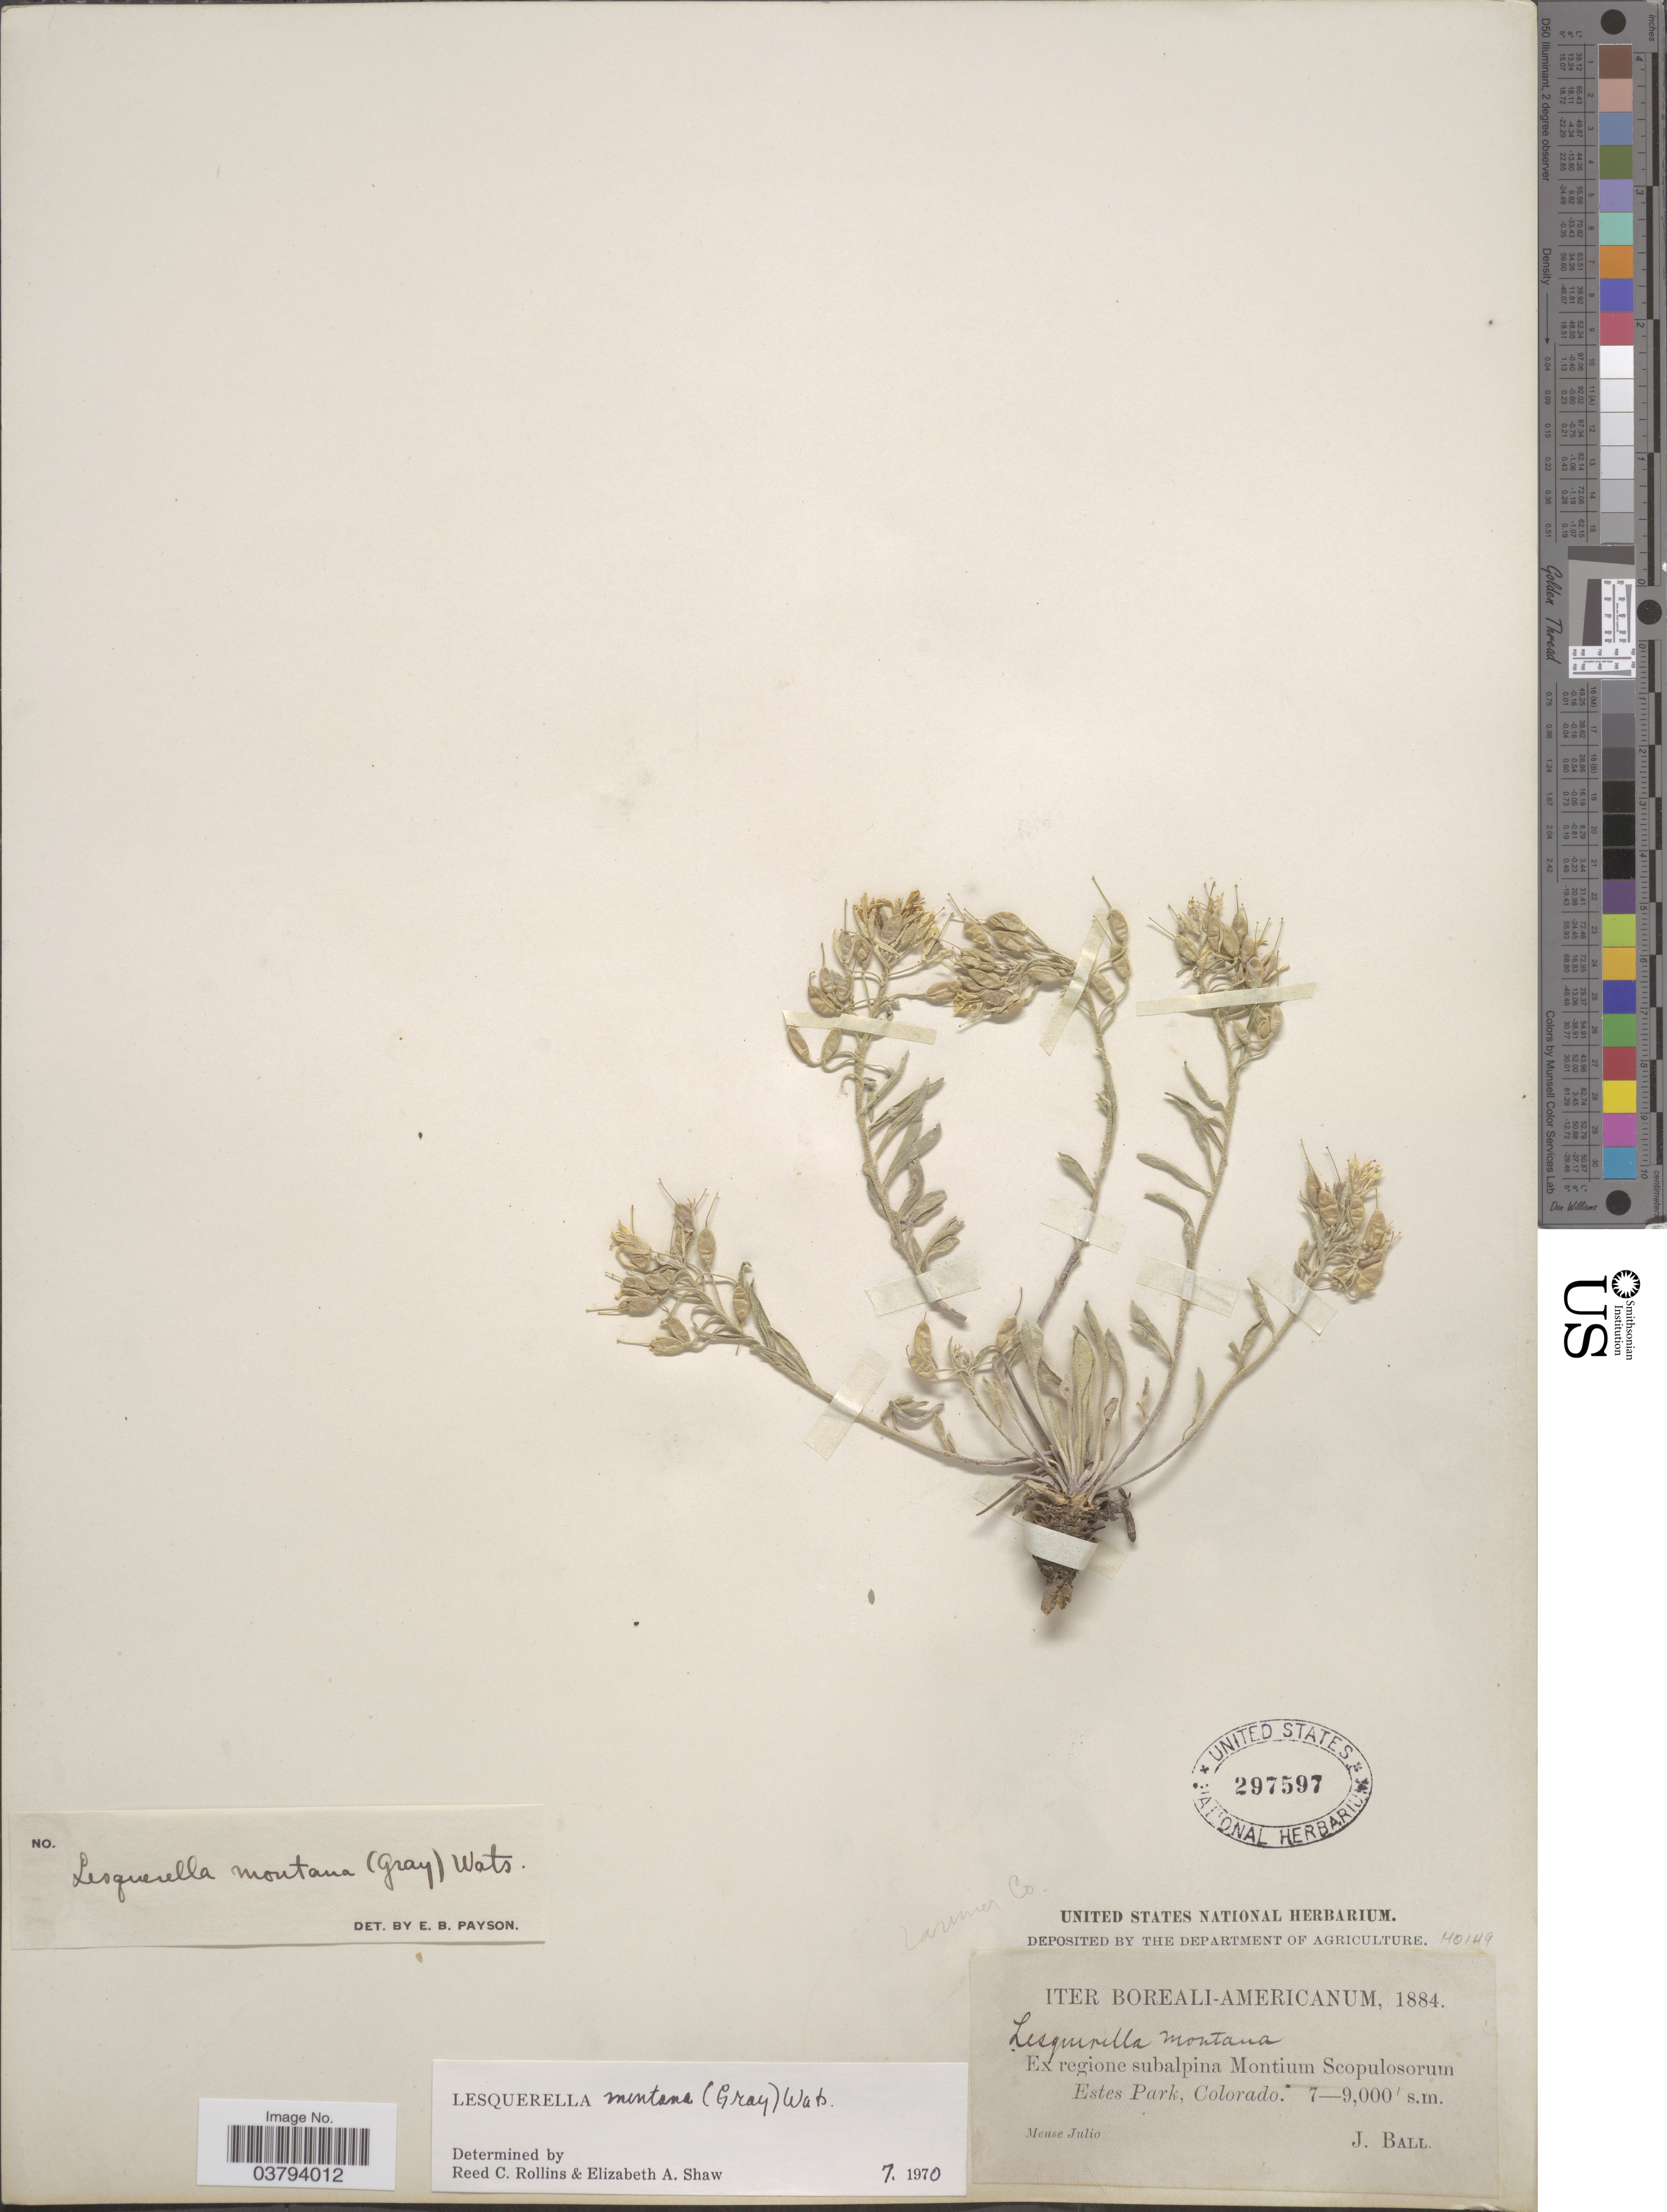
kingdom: Plantae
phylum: Tracheophyta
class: Magnoliopsida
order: Brassicales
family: Brassicaceae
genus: Lesquerella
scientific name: Lesquerella montana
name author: (A. Gray) S. Watson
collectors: J. Ball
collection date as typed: Meuse Julio 1884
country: United States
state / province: Colorado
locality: Larimer Co. Iter Boreali-Americanum. Ex regione subalpina Montium Scopulosorum Estes Park.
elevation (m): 2134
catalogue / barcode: US 297597